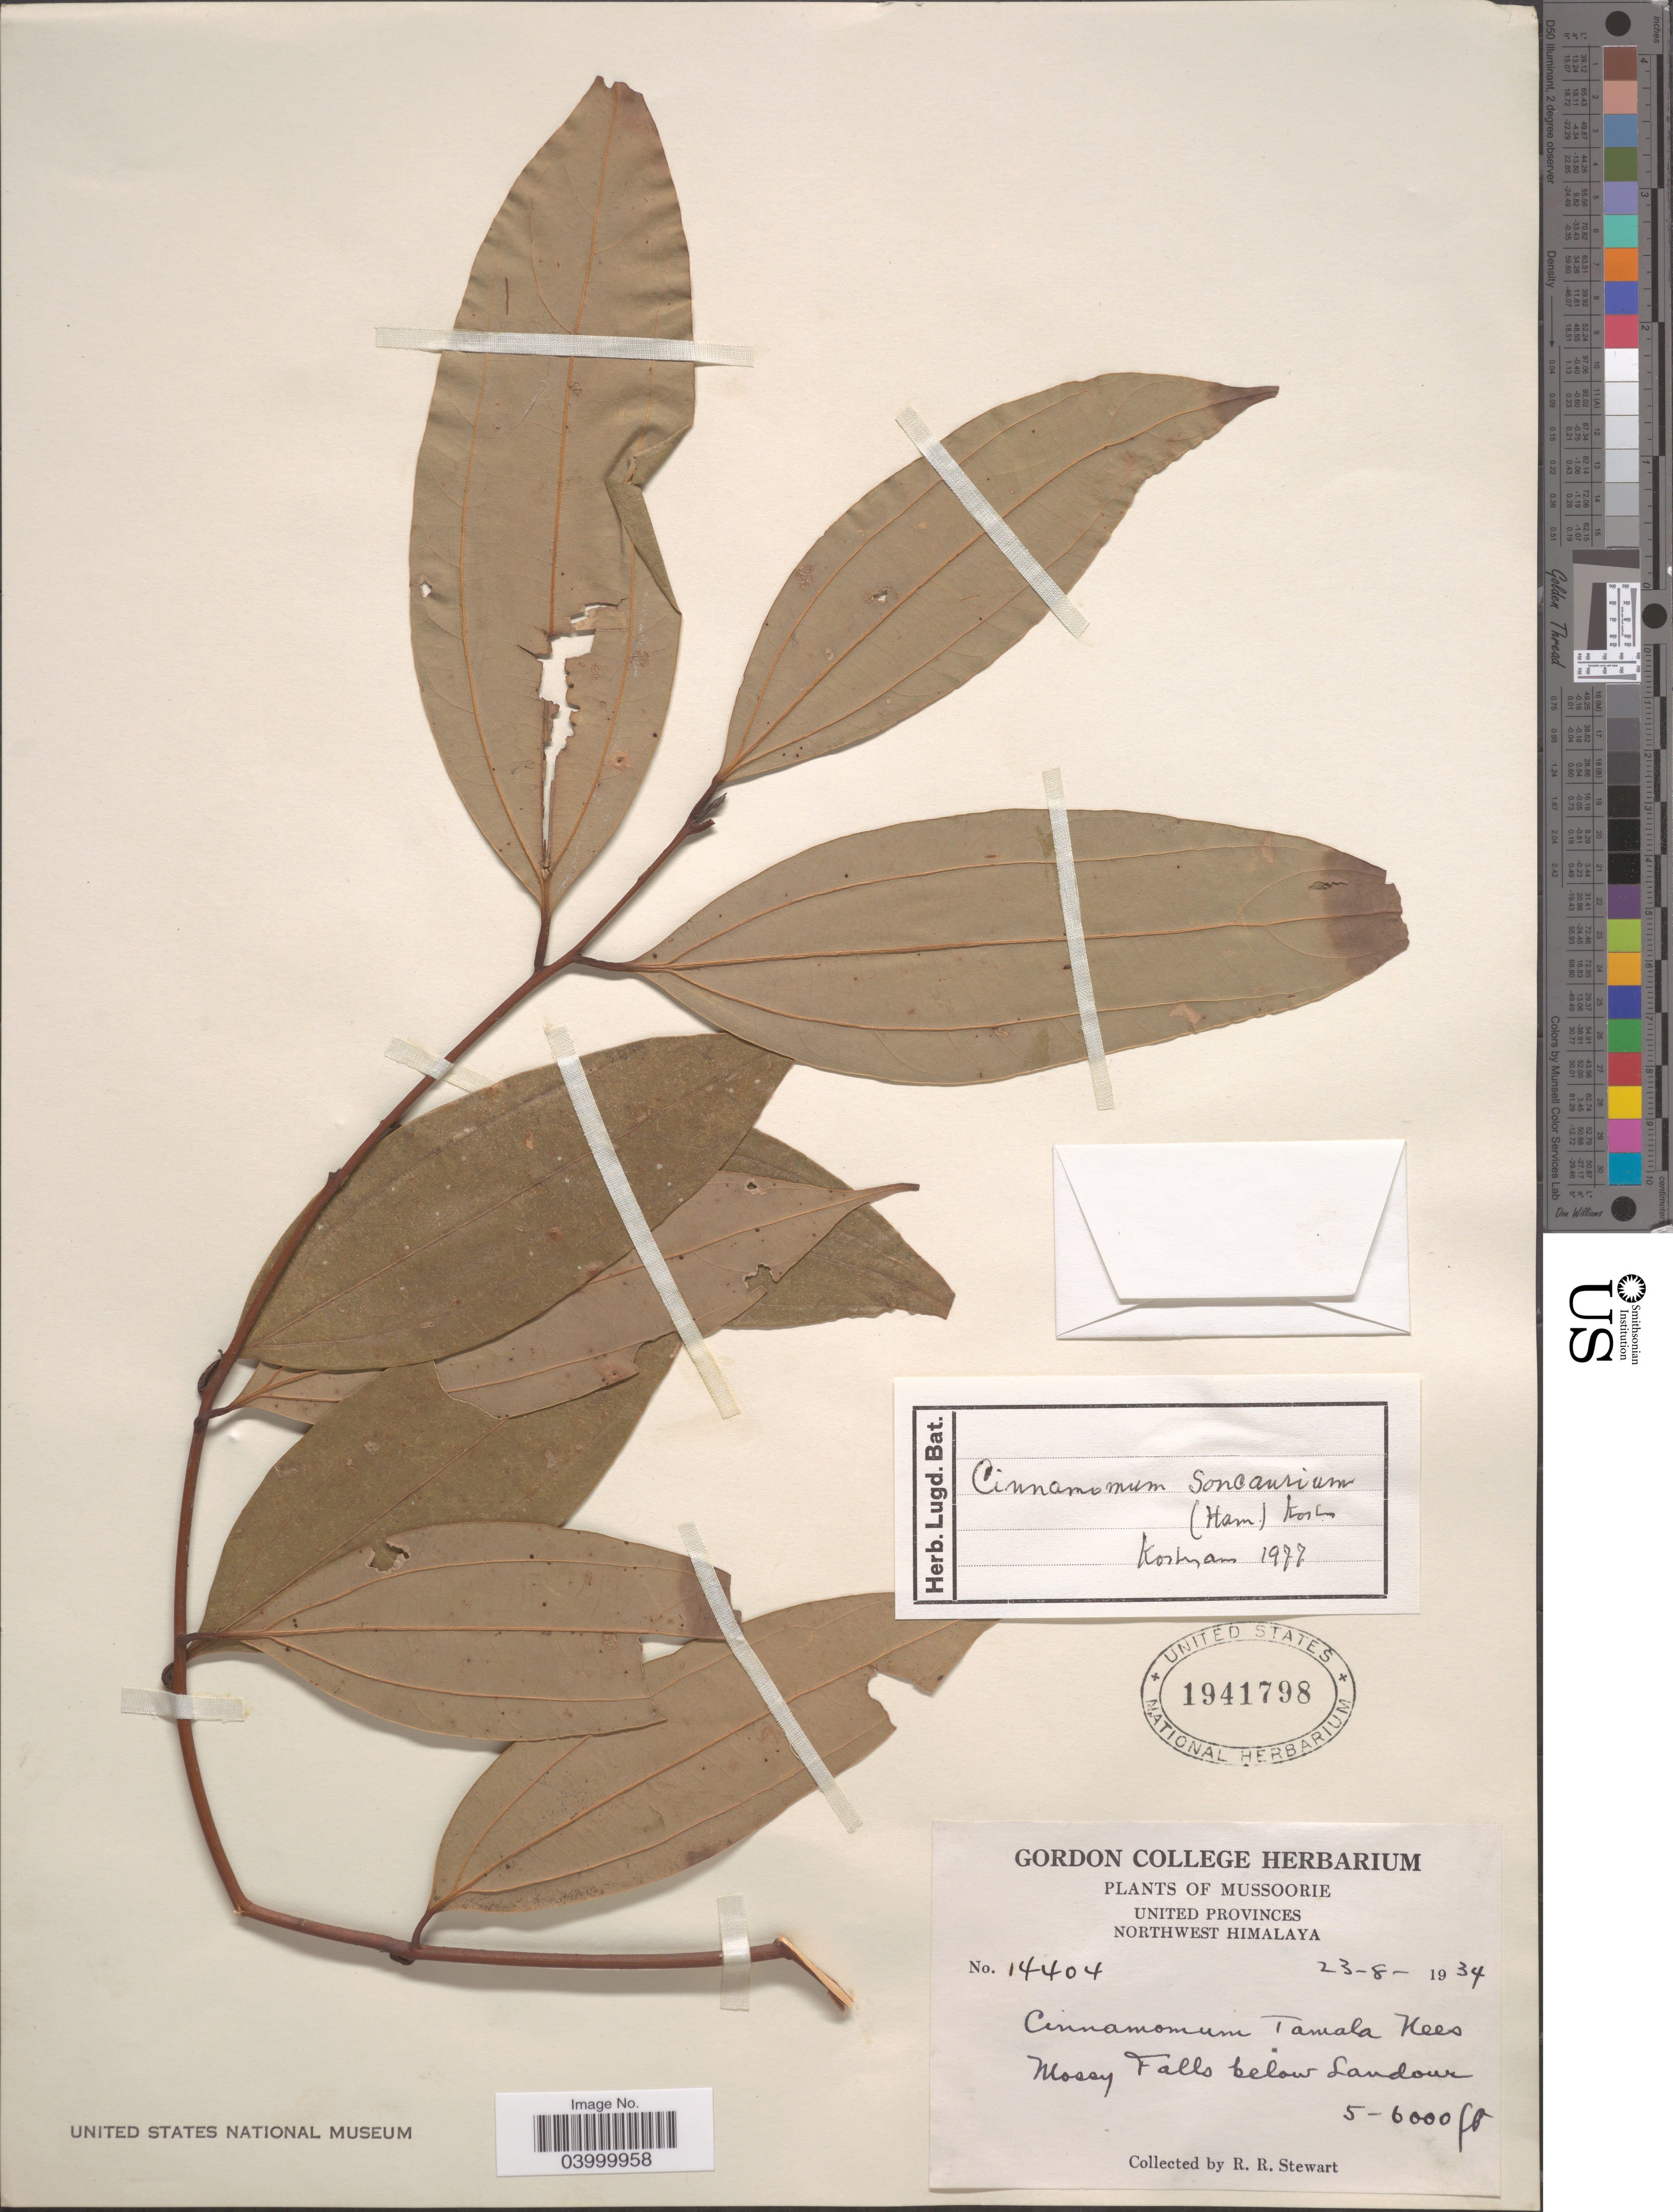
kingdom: Plantae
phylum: Tracheophyta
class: Magnoliopsida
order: Laurales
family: Lauraceae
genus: Cinnamomum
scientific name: Cinnamomum soncaurium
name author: (Buch.-Ham.) T. Nees & C.H. Eberm.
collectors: R. Stewart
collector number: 14404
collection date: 1934-08-23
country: India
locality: Mussoorie. United Provinces. Northwest Himalaya. Mossy Falls below Landour.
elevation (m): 1524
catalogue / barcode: US 1941798